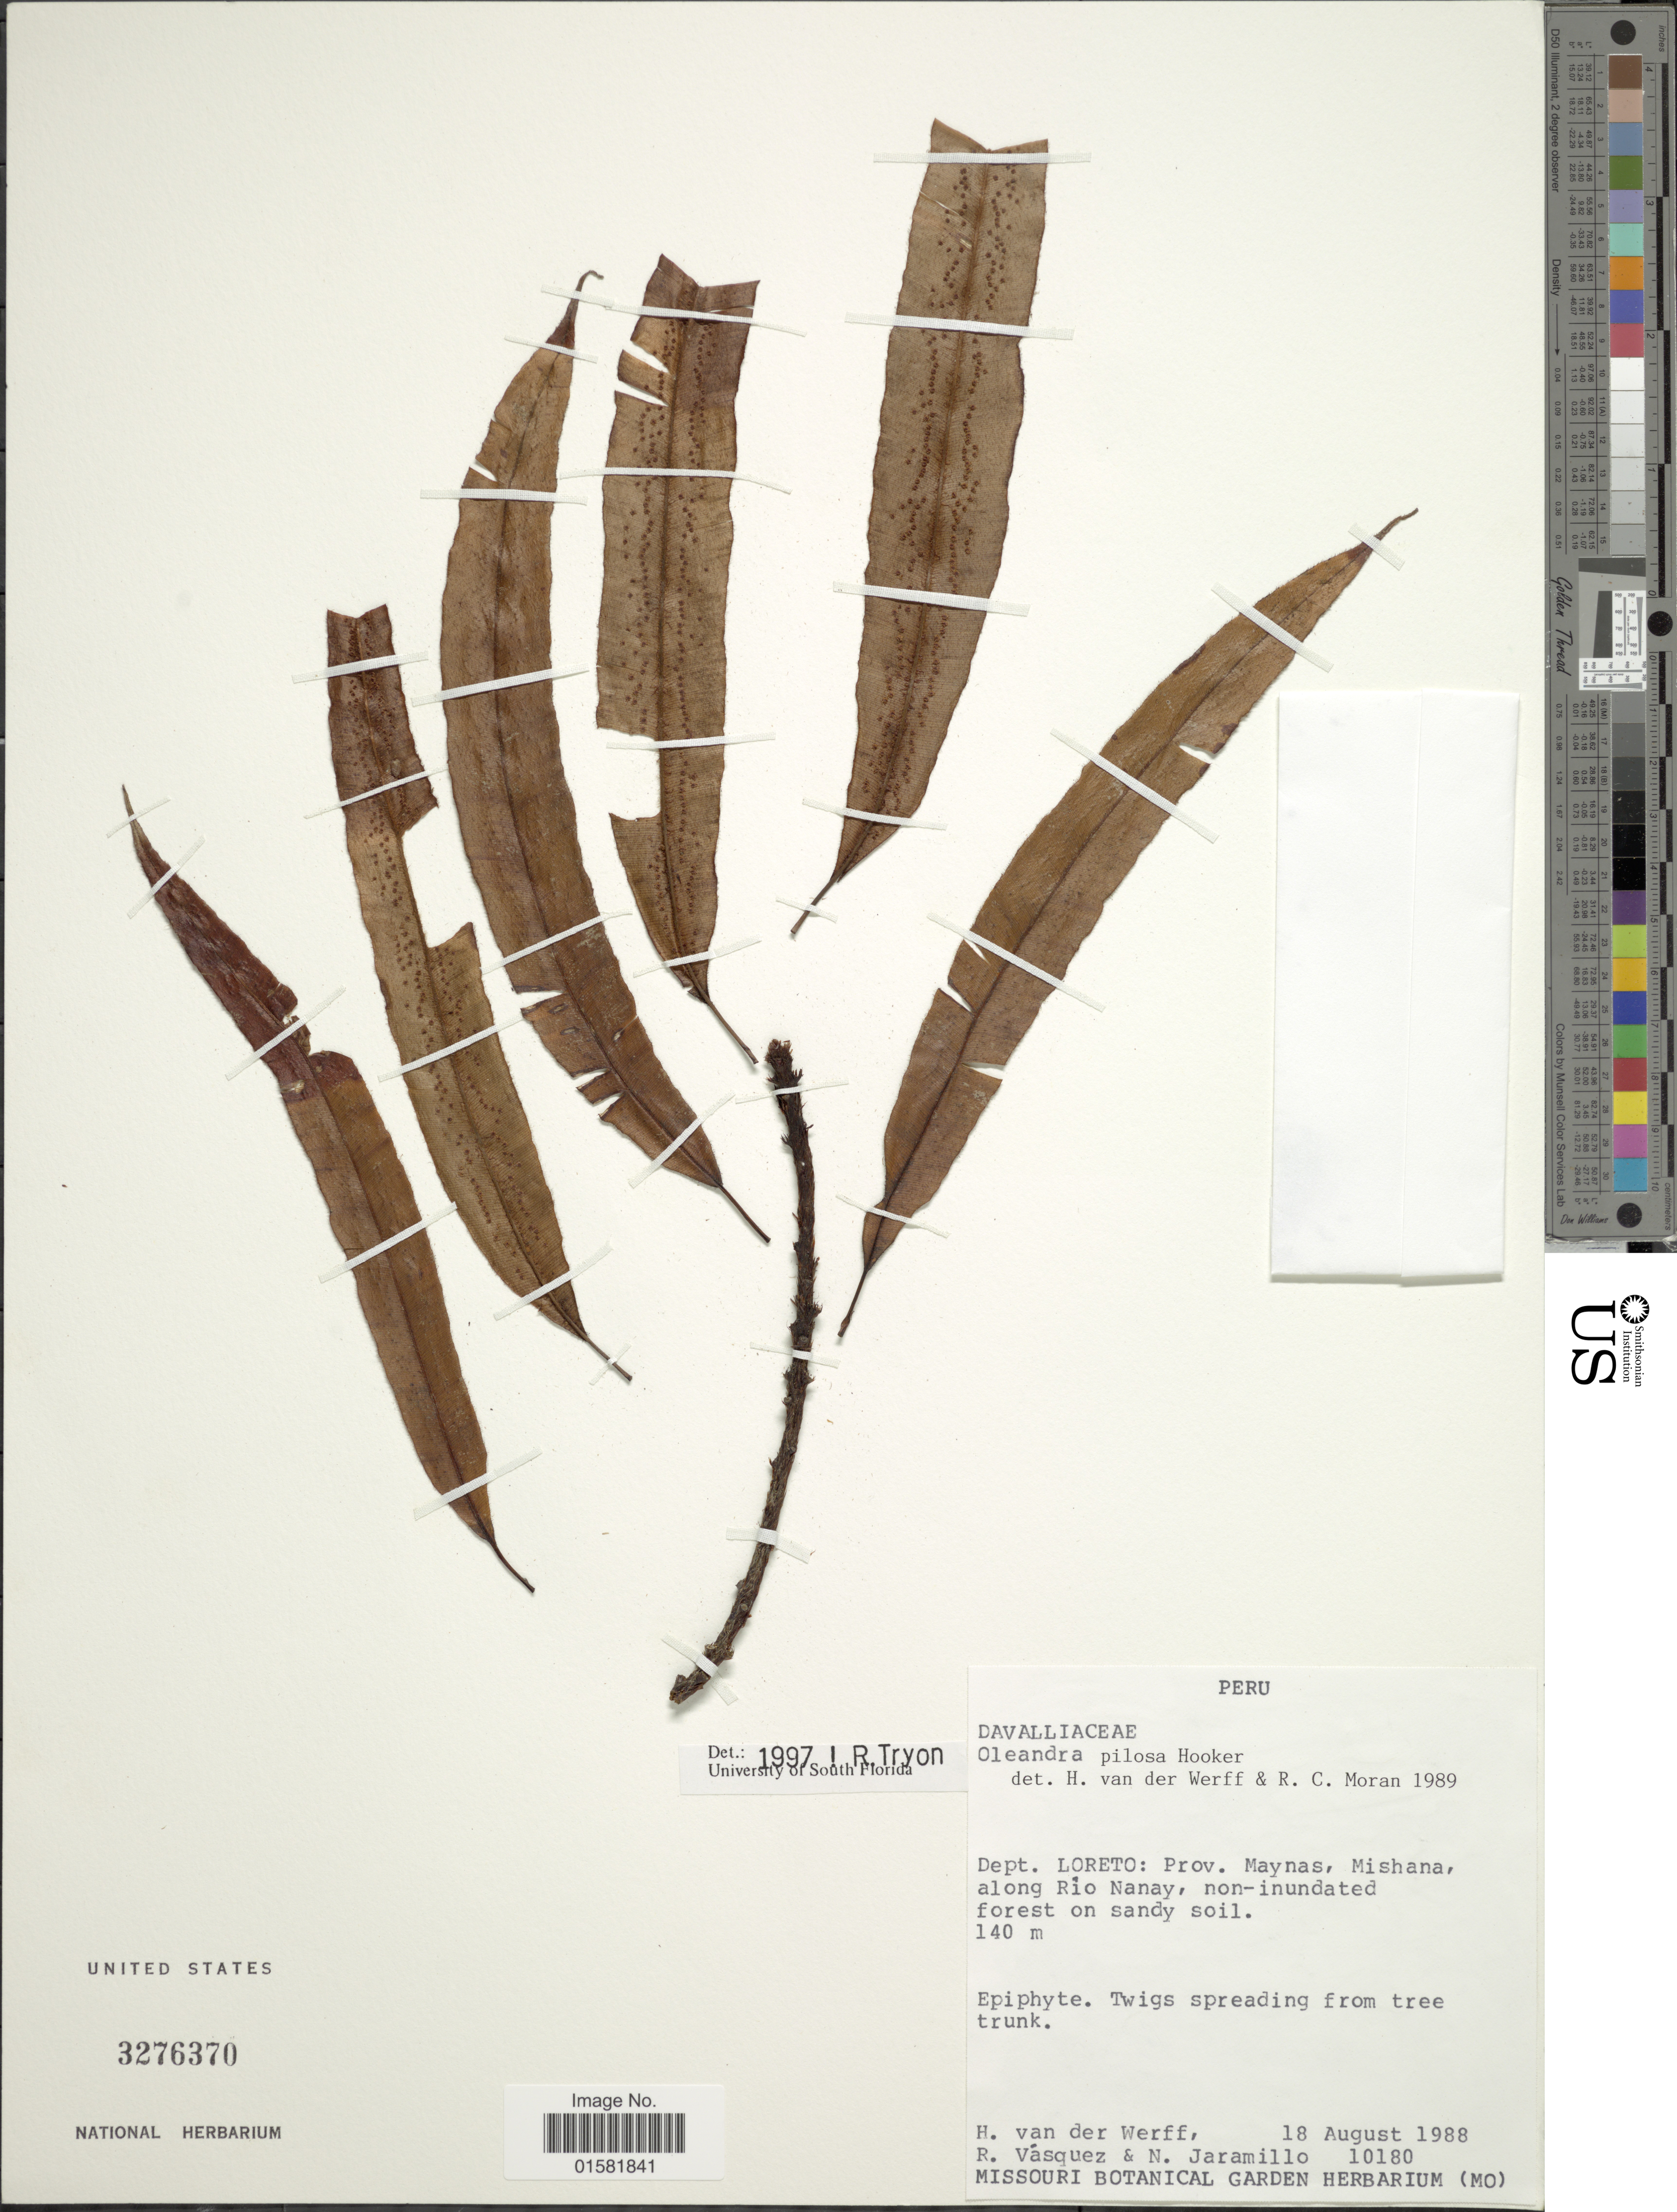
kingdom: Plantae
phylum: Tracheophyta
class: Polypodiopsida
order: Polypodiales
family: Oleandraceae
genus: Oleandra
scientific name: Oleandra pilosa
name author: Hook.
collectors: H. van der Werff, R. Vásquez & N. Jaramillo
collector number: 10180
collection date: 1988-08-18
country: Peru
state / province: Loreto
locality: Peri, Dept. Loreto: Prov. Maynas, Mishana, along Río Nanay.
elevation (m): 140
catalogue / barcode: US 3276370